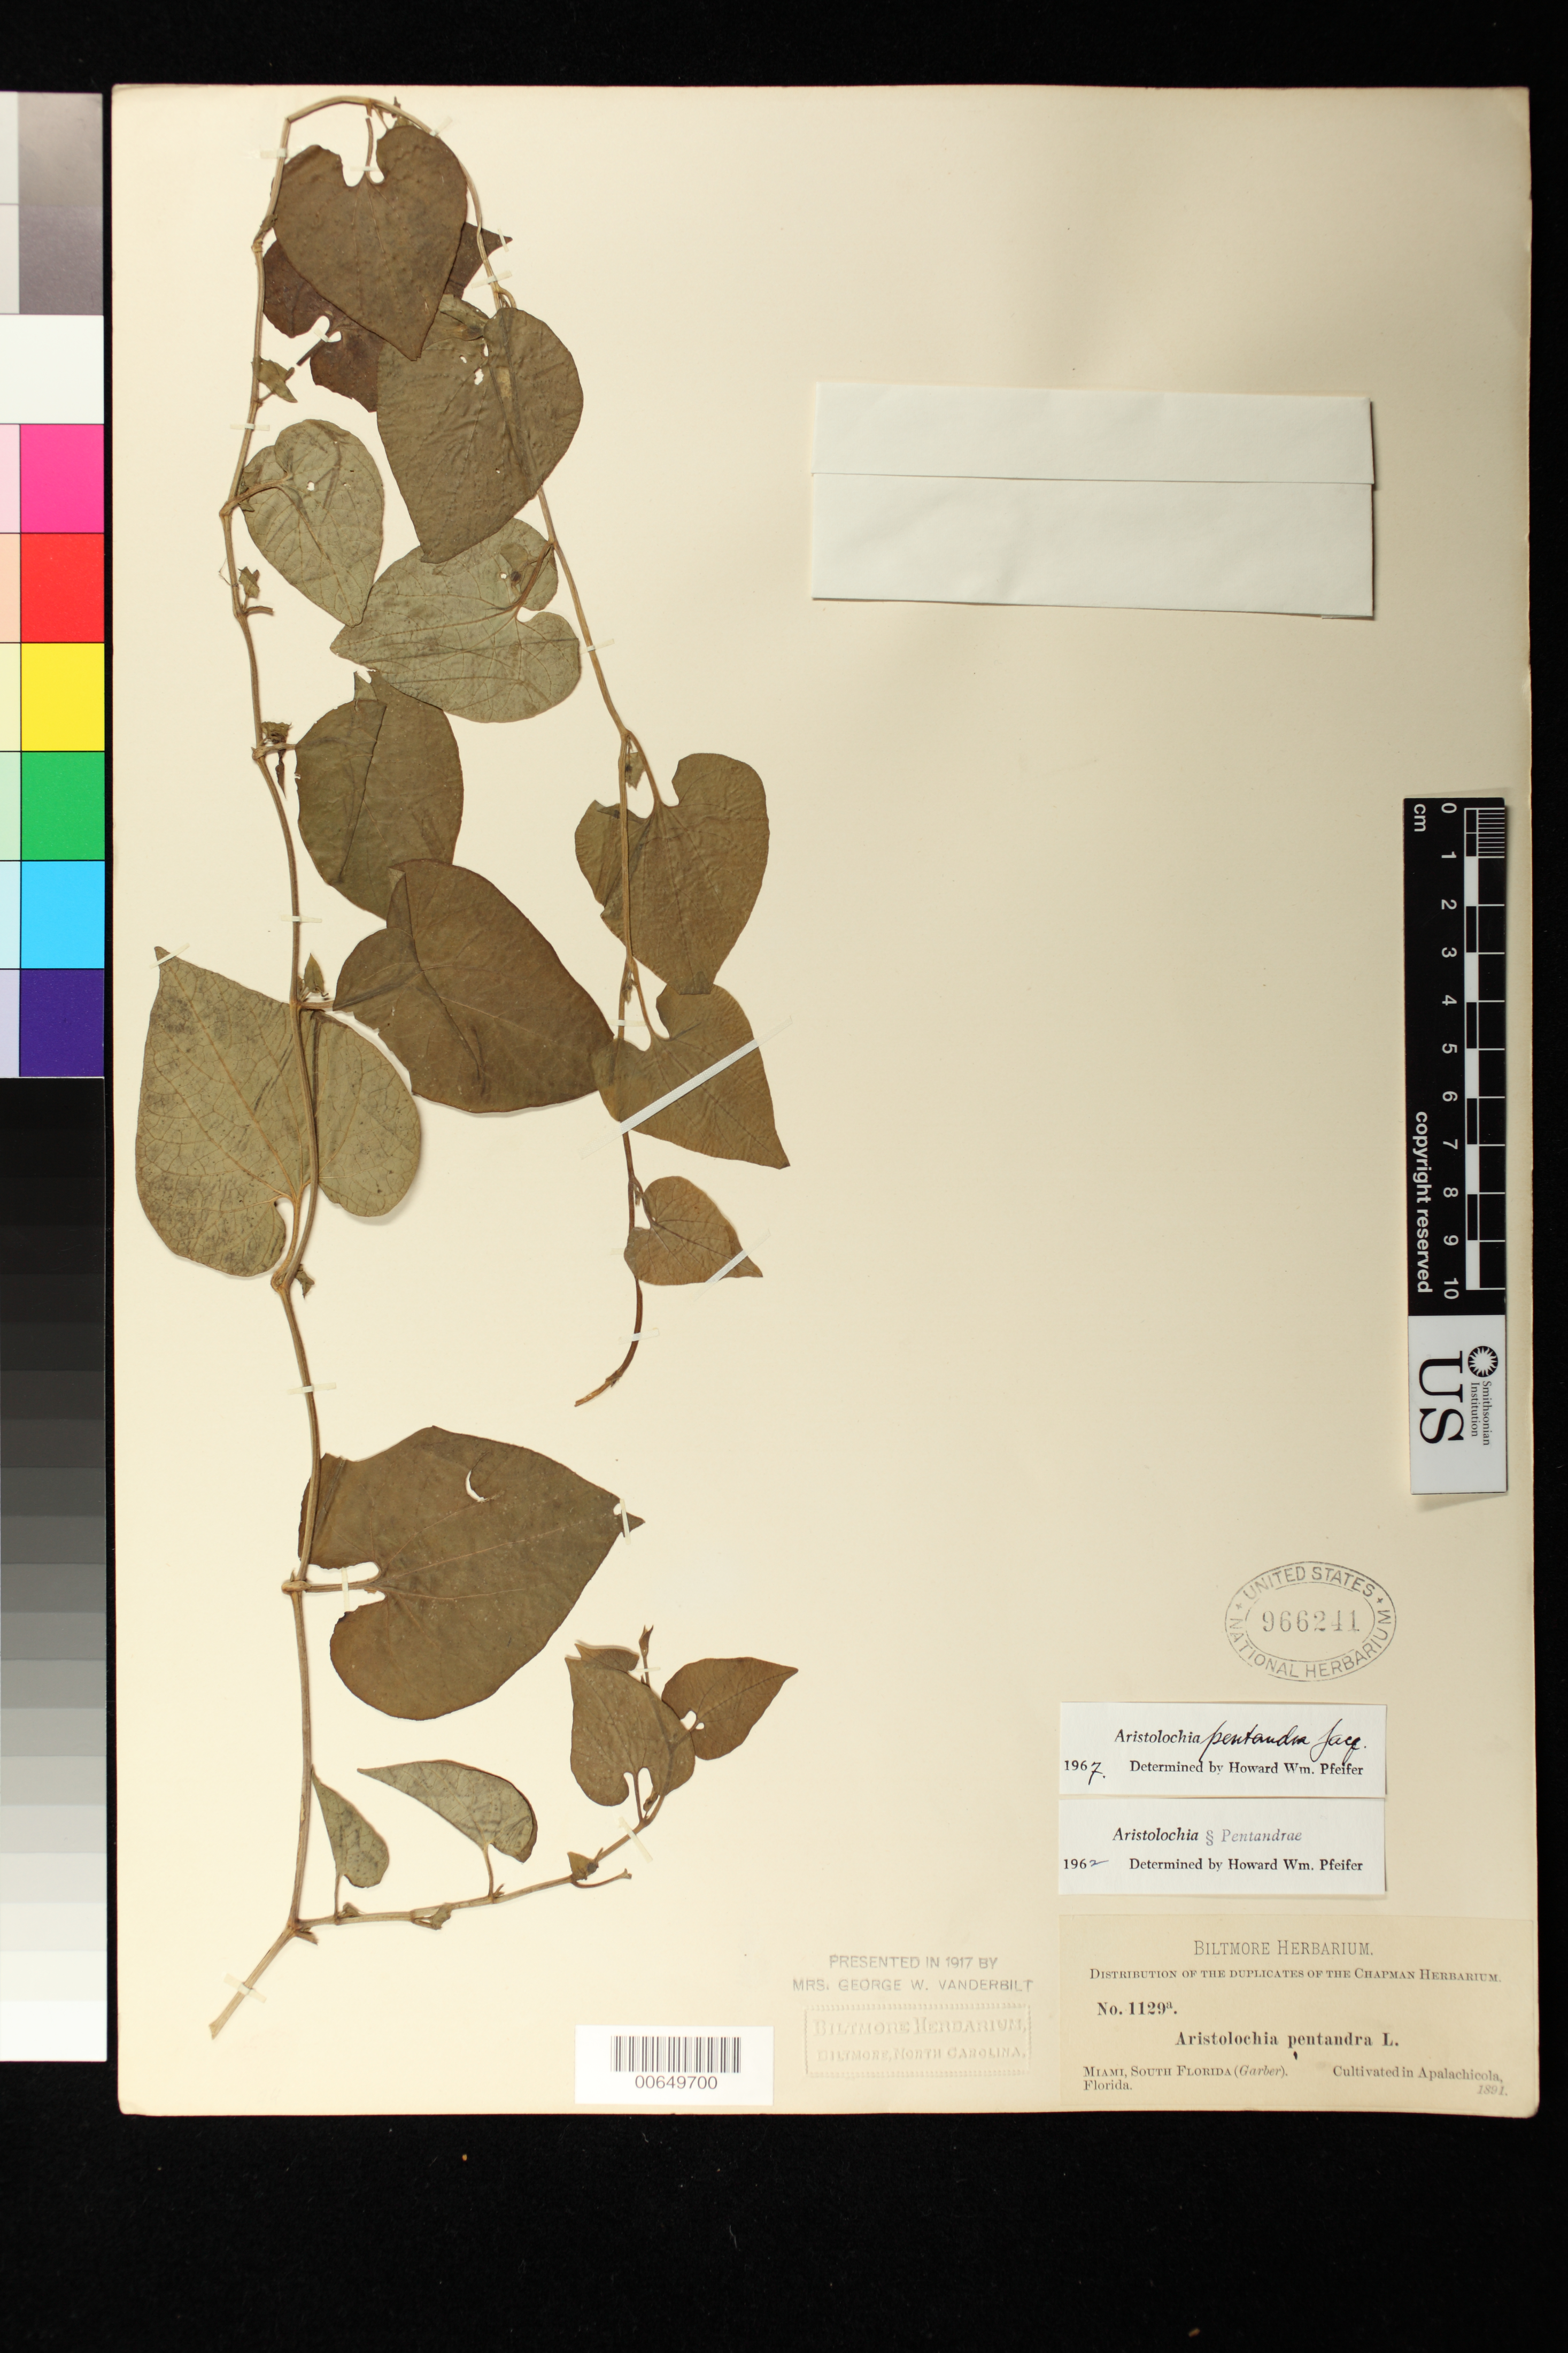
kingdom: Plantae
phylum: Tracheophyta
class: Magnoliopsida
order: Piperales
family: Aristolochiaceae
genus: Aristolochia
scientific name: Aristolochia pentandra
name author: Sessé & Moc.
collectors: A. P. Garber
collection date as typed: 1891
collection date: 1891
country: United States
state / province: Florida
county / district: Dade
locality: Miami, S FL. Cultivated in Appalachicola.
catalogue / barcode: US 966241